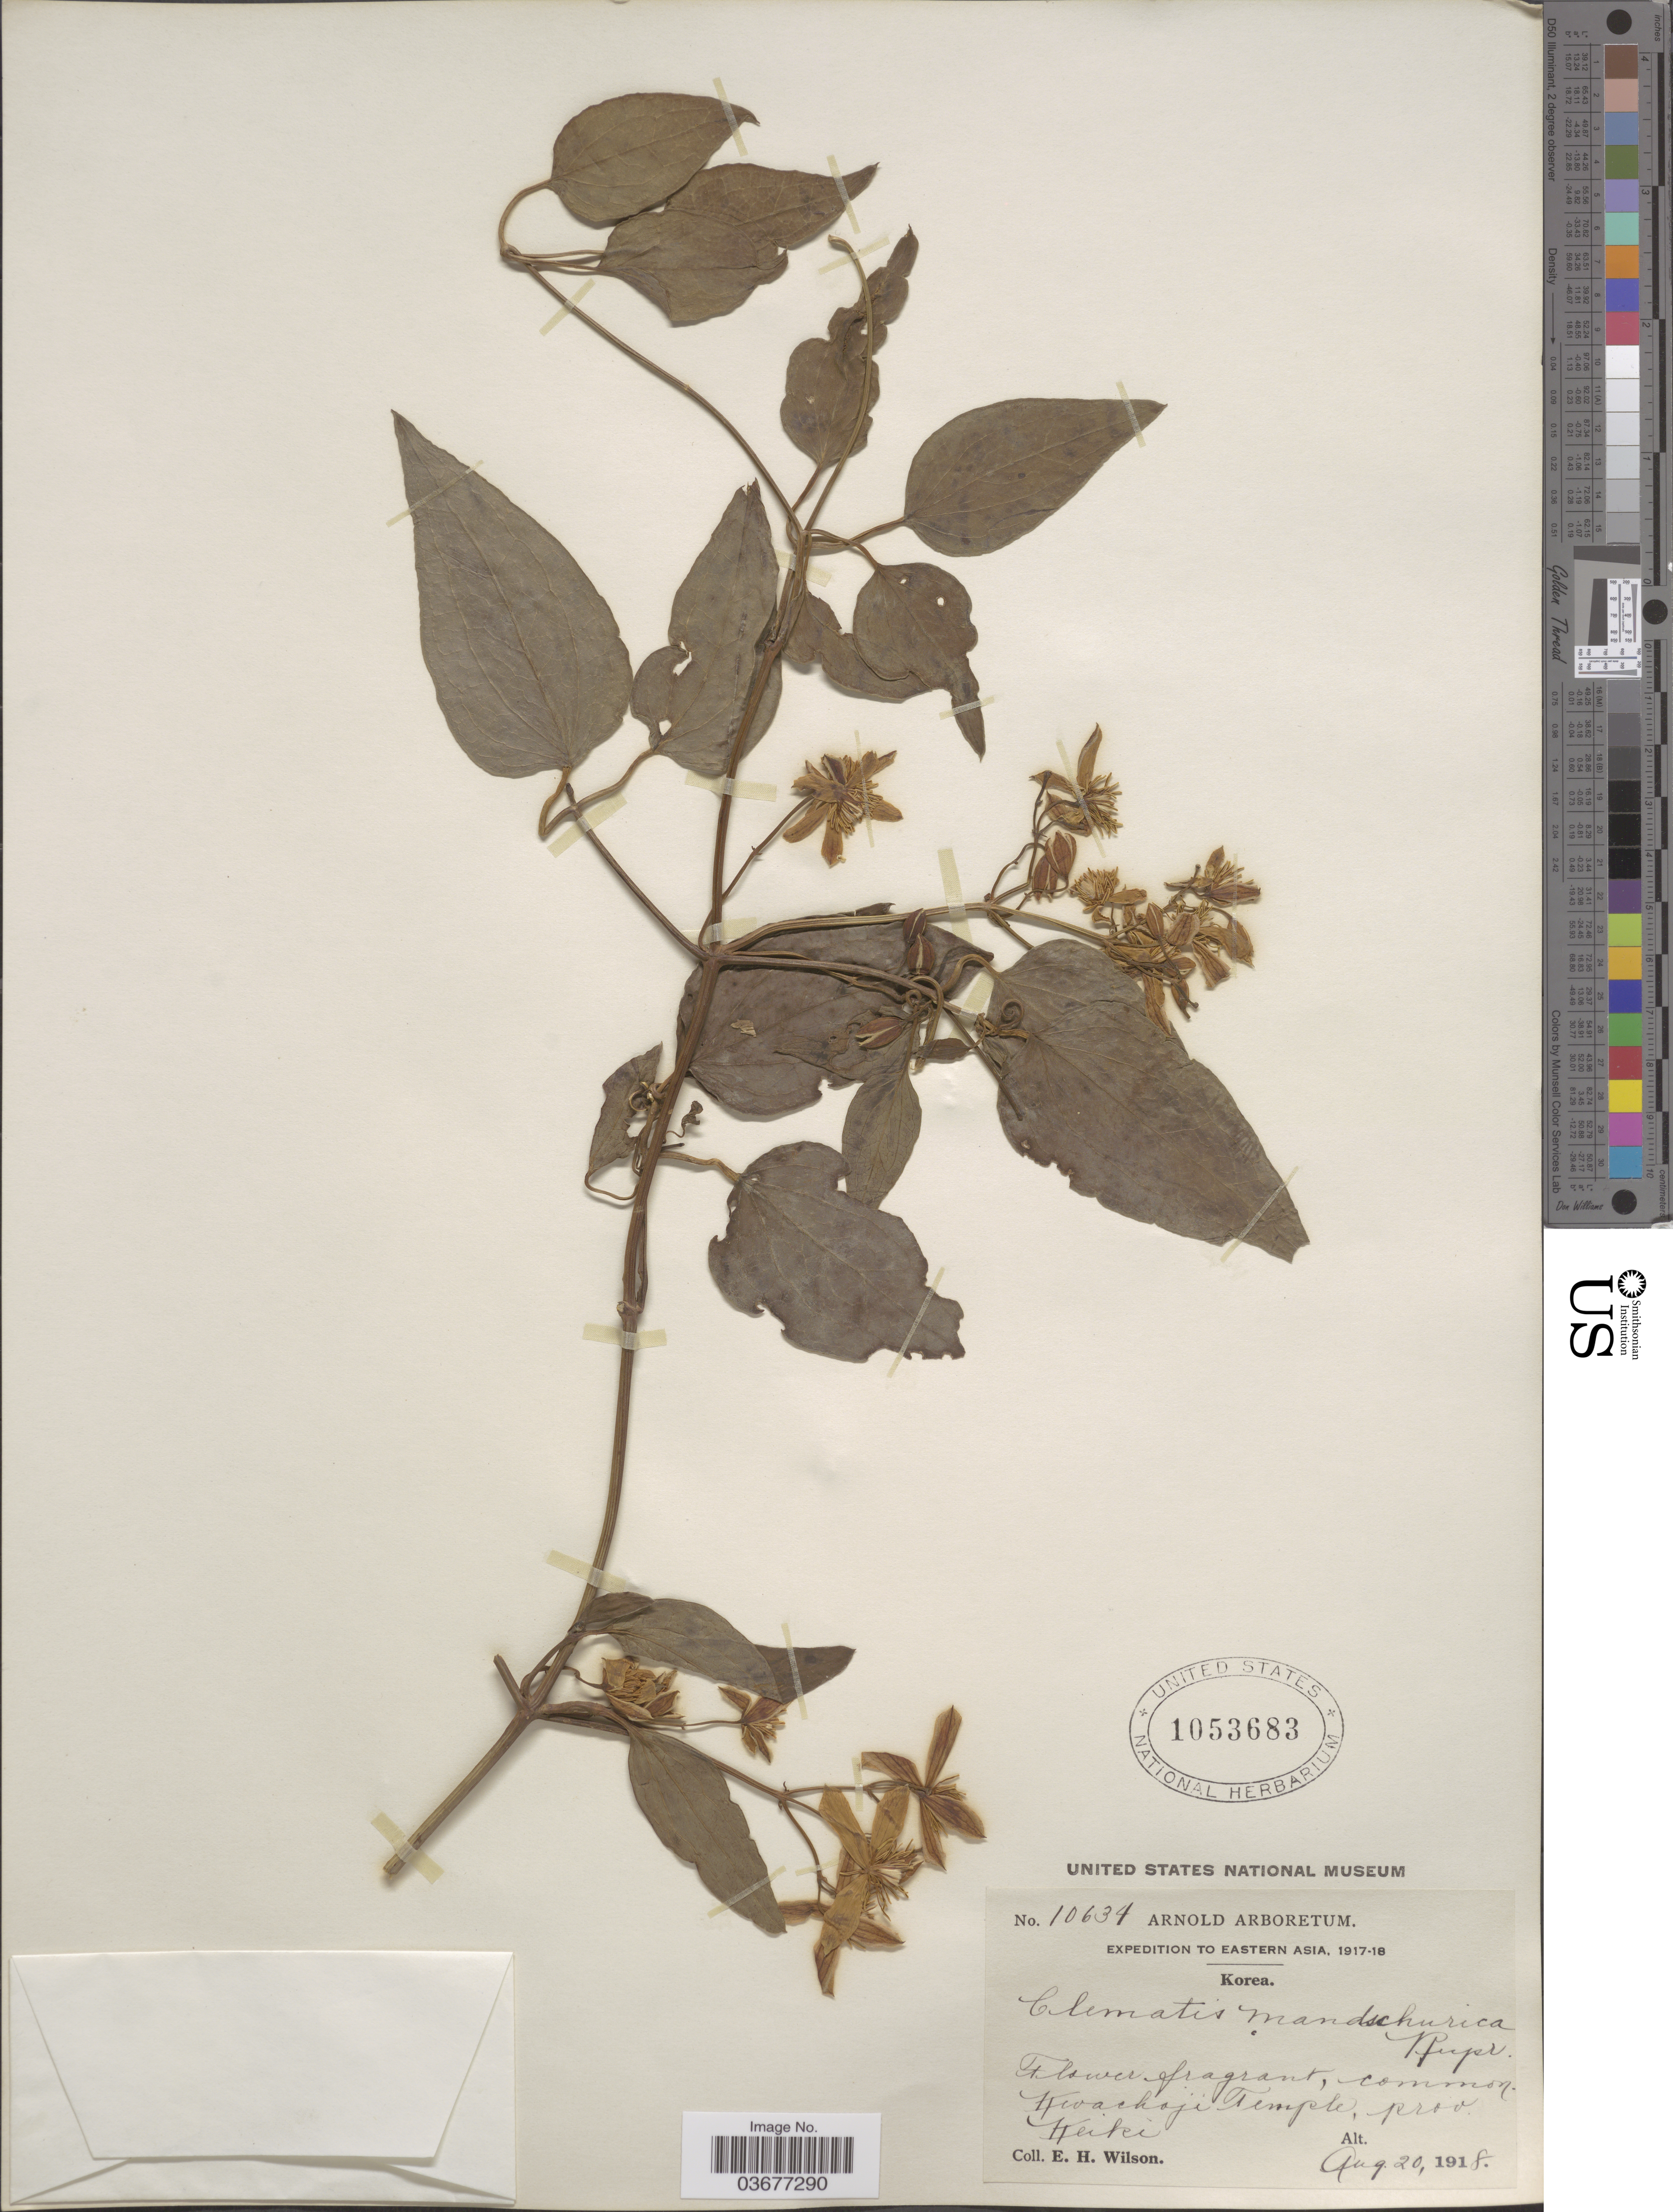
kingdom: Plantae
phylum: Tracheophyta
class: Magnoliopsida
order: Ranunculales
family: Ranunculaceae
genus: Clematis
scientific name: Clematis mandshurica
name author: Rupr.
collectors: E. Wilson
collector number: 10634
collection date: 1918-08-20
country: South Korea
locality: Eastern Asia. Korea. Kwachoji Temple, prov. Heiki.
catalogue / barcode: US 1053683